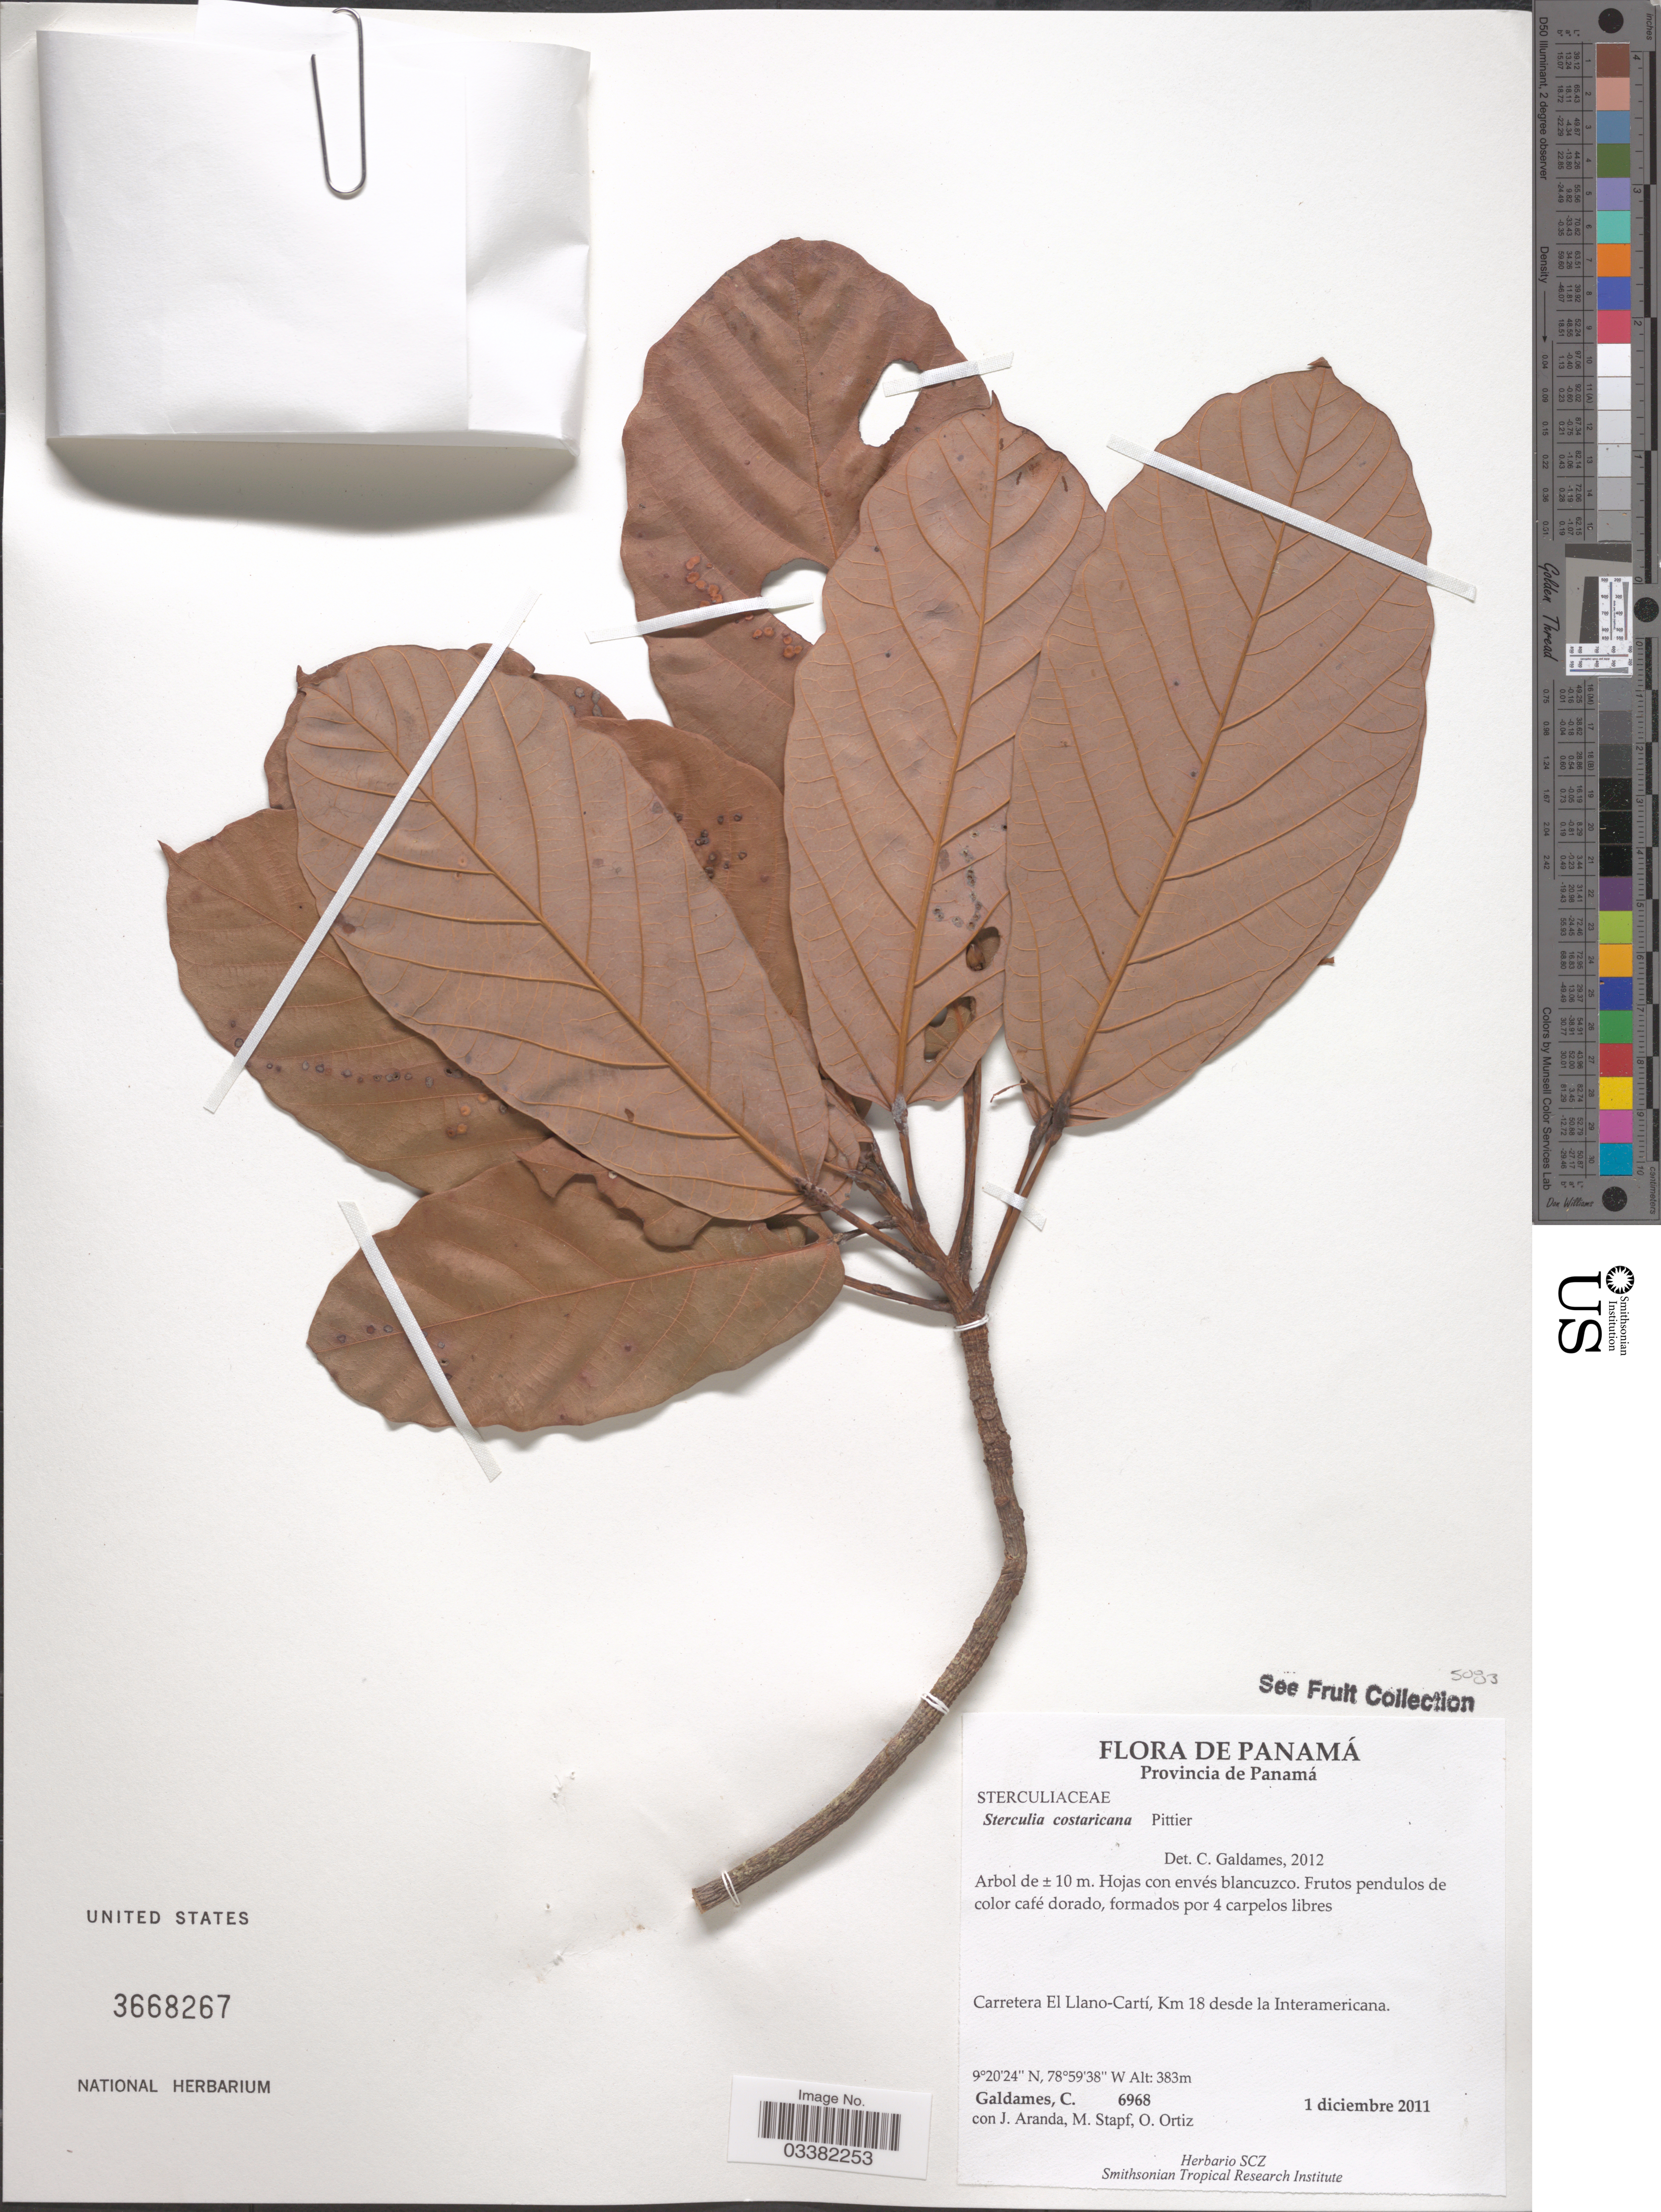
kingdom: Plantae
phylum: Tracheophyta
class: Magnoliopsida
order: Malvales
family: Malvaceae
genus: Sterculia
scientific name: Sterculia costaricana var. costaricana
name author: Pittier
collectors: C. Galdames, J. Aranda, M. Stapf & O. O. Ortiz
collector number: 6968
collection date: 2011-12-01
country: Panama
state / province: Panamá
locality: Carretera El Llano-Cartí, Km 18 desde la Interamericana.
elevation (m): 383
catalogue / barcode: US 3668267